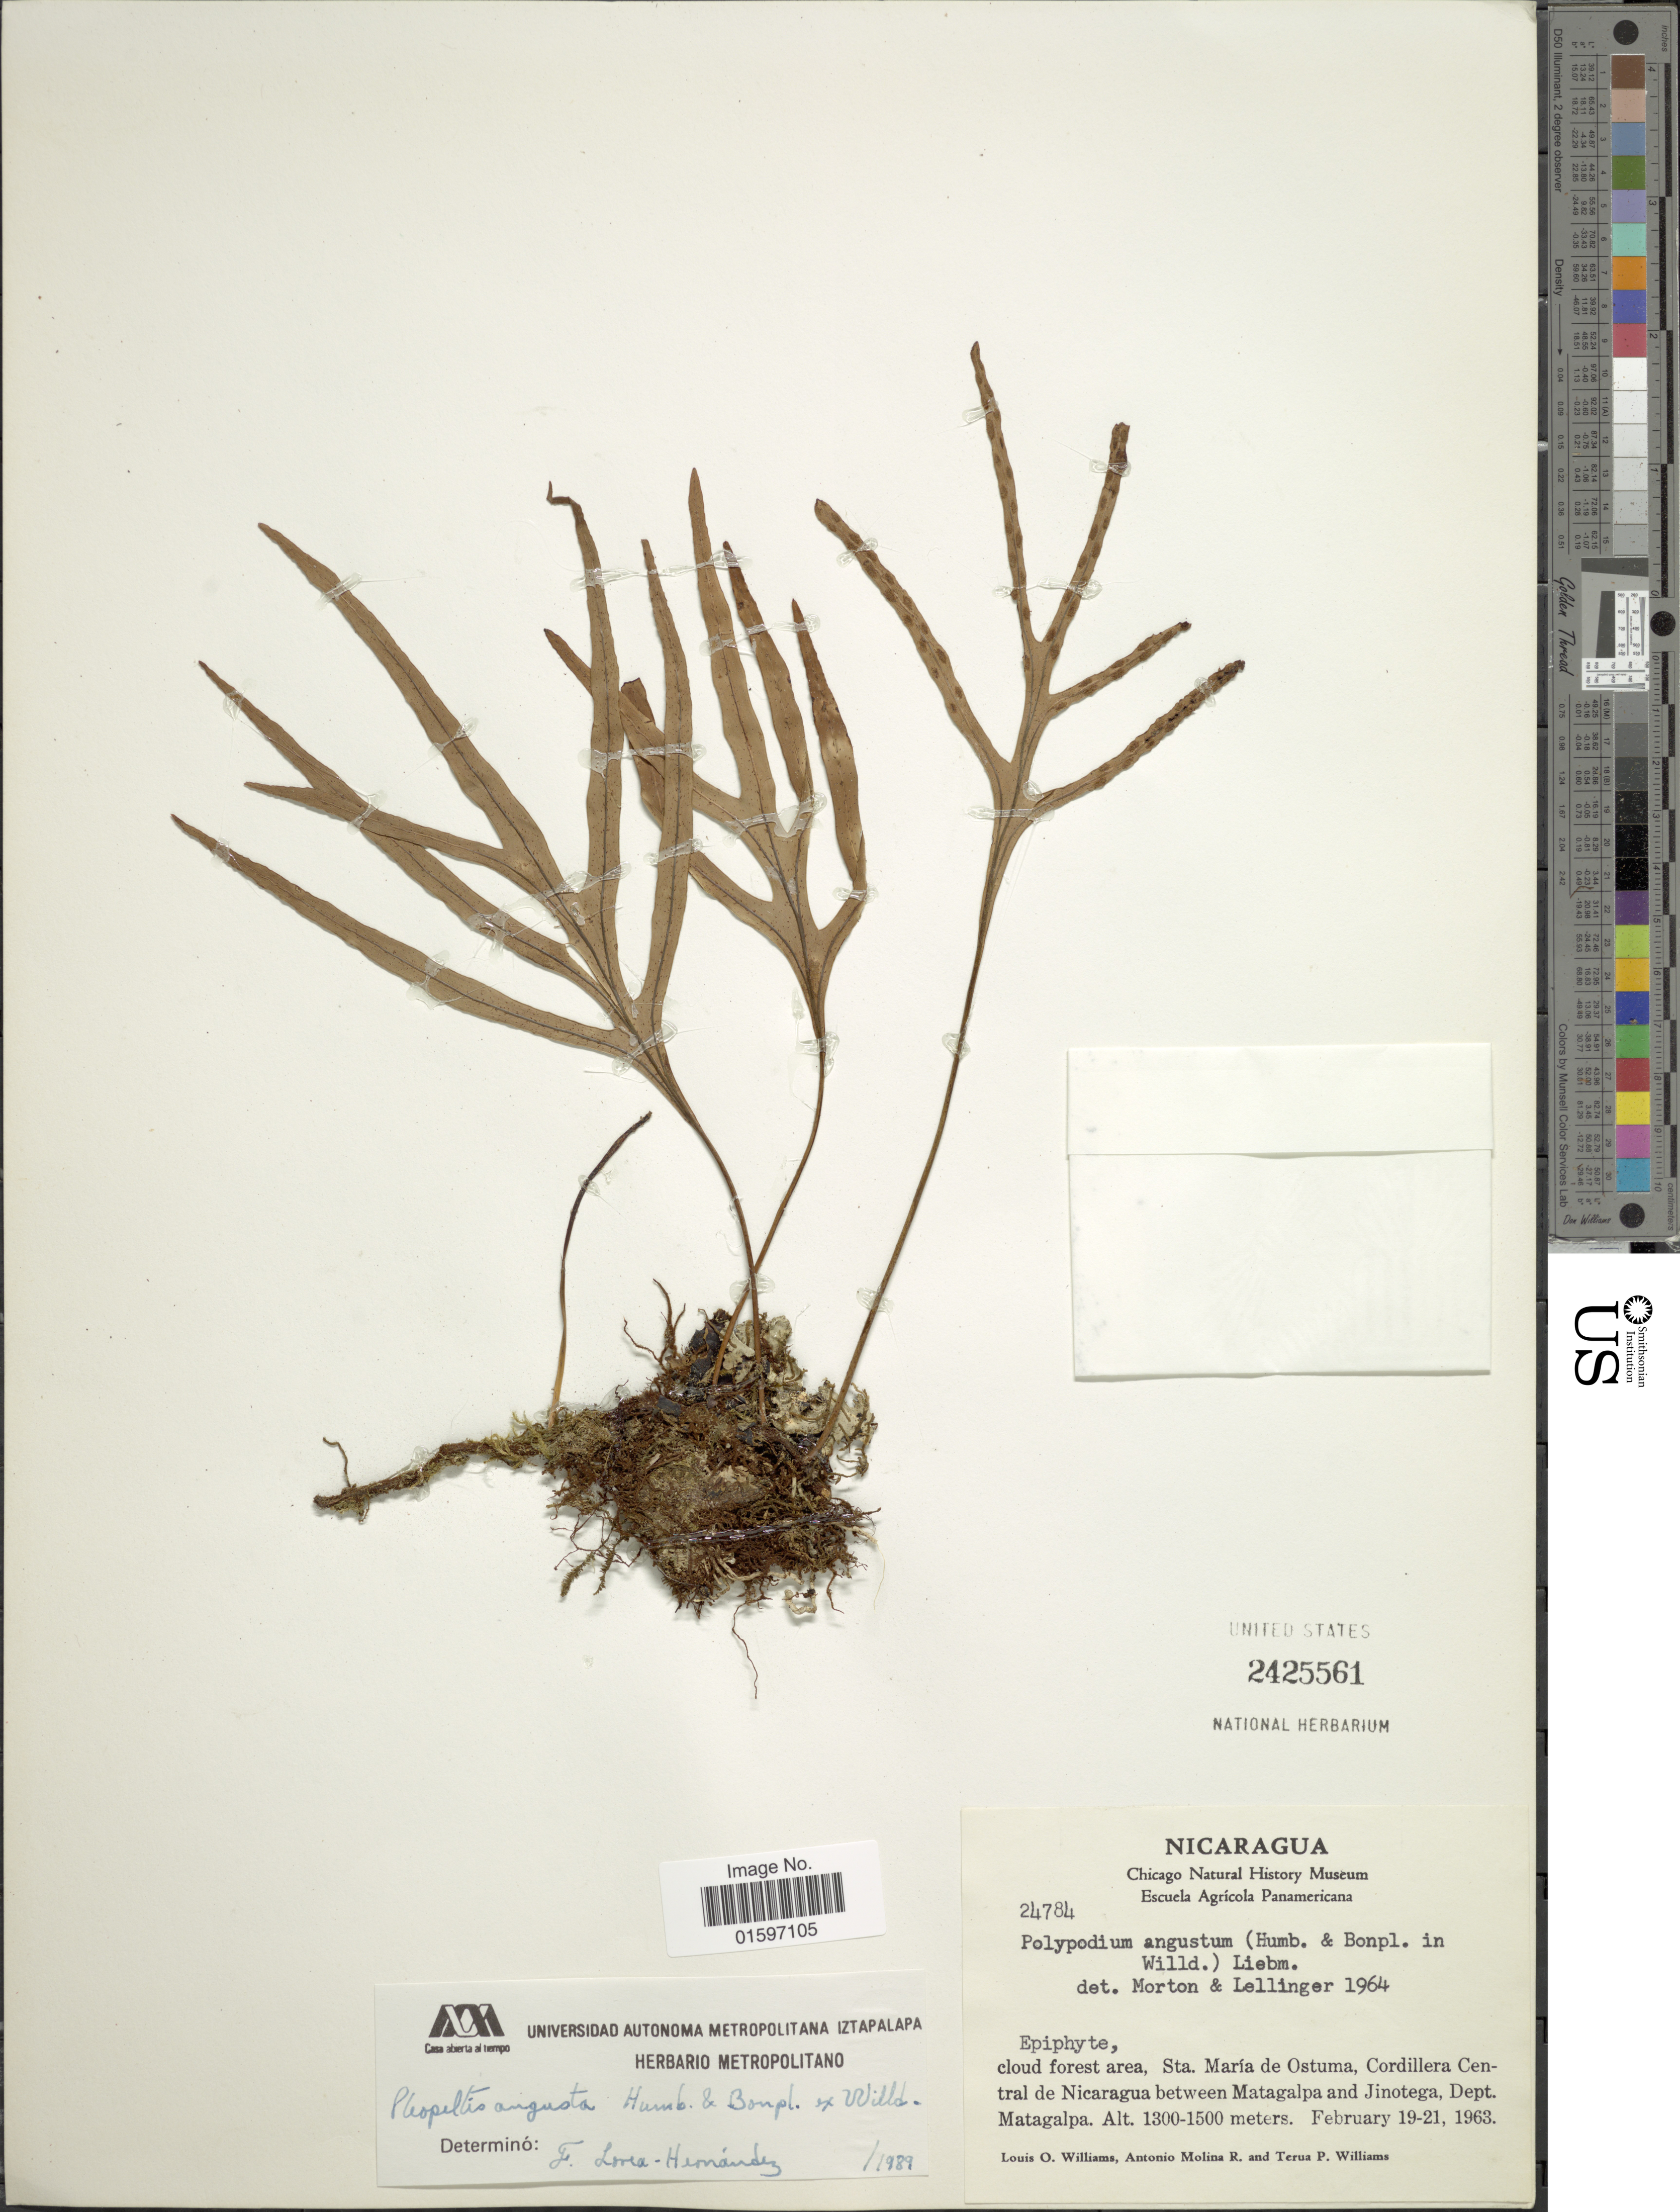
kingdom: Plantae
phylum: Tracheophyta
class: Polypodiopsida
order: Polypodiales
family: Polypodiaceae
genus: Pleopeltis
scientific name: Pleopeltis angusta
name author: Humb. & Bonap. ex Willd.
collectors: L. O. Williams, A. Molina R. & T. P. Williams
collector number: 24784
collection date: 1963-02-19/1963-02-21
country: Nicaragua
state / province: Matagalpa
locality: Cloud forest area, Sta. María de Ostuma, Cordillera Central de Nicaragua between Matagalpa and Jinotega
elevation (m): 1300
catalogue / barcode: US 2425561